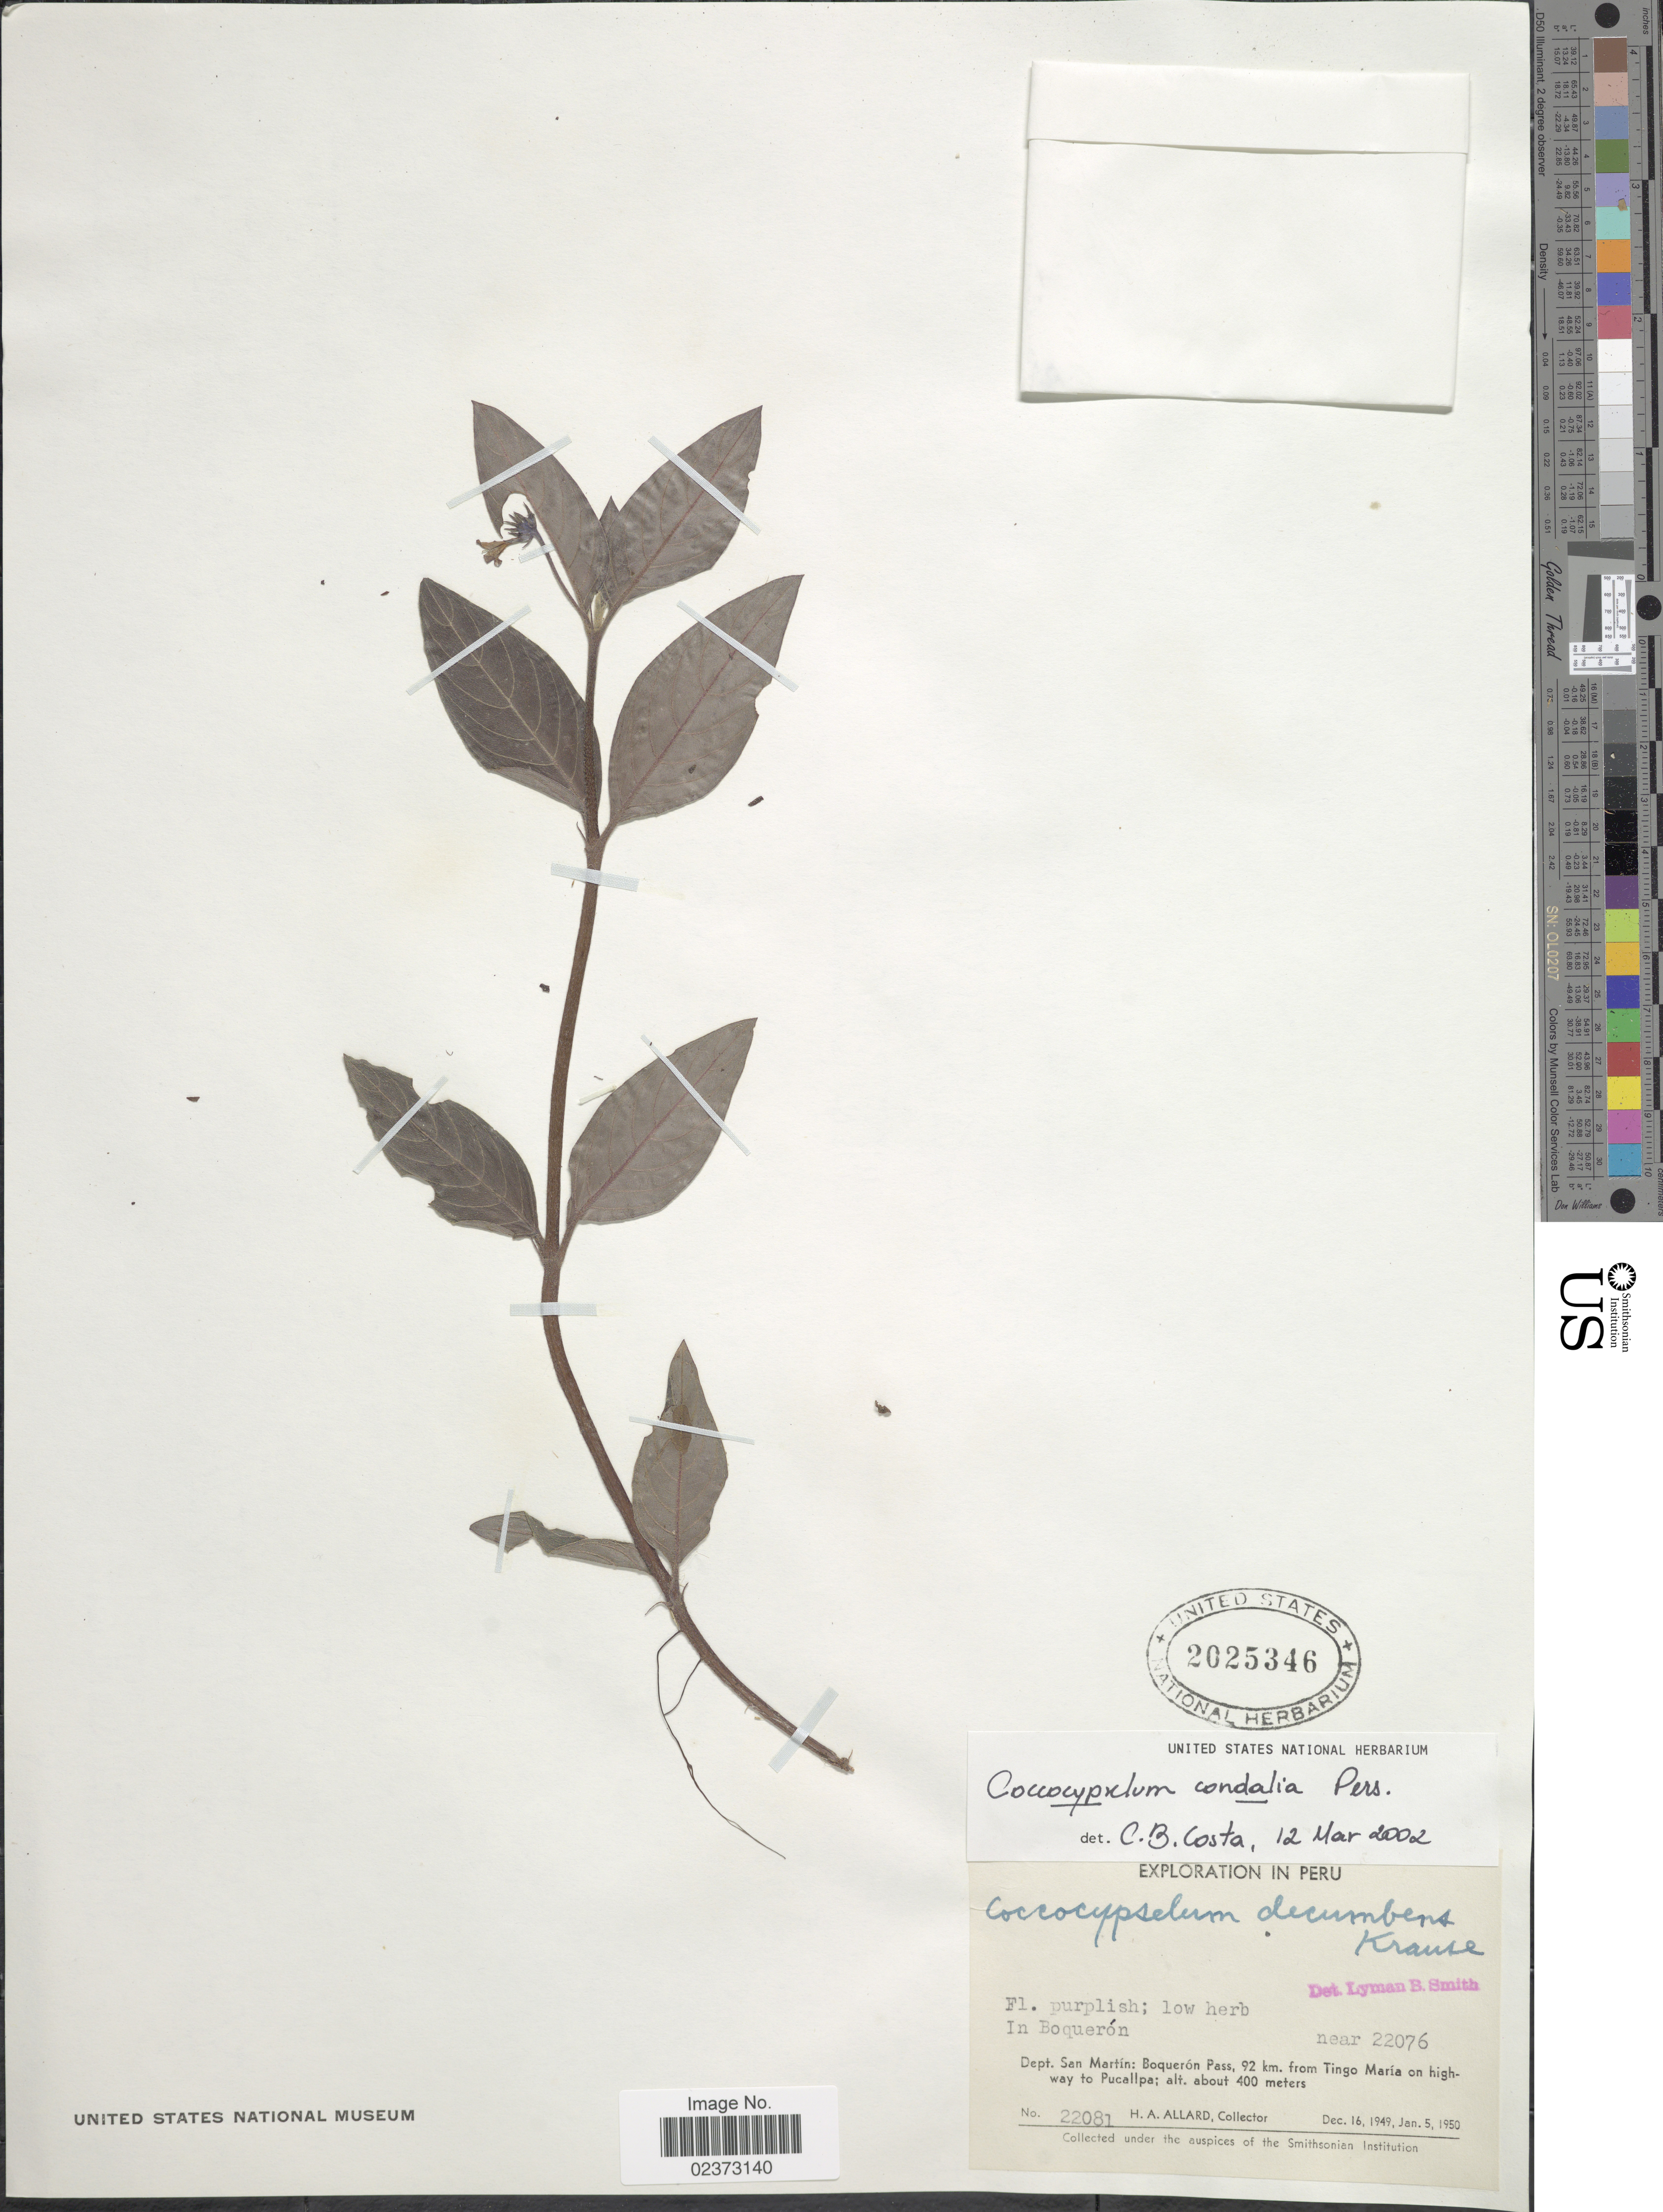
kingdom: Plantae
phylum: Tracheophyta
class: Magnoliopsida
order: Gentianales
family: Rubiaceae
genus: Coccocypselum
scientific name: Coccocypselum condalia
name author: Pers.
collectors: H. A. Allard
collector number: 22081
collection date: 1949-12-16/1950-01-05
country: Peru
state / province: San Martín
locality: Dept. San martin: Boqueron Pass, 92 km. from Tingo Maria and highway to Pucallpa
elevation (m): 400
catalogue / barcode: US 2025346